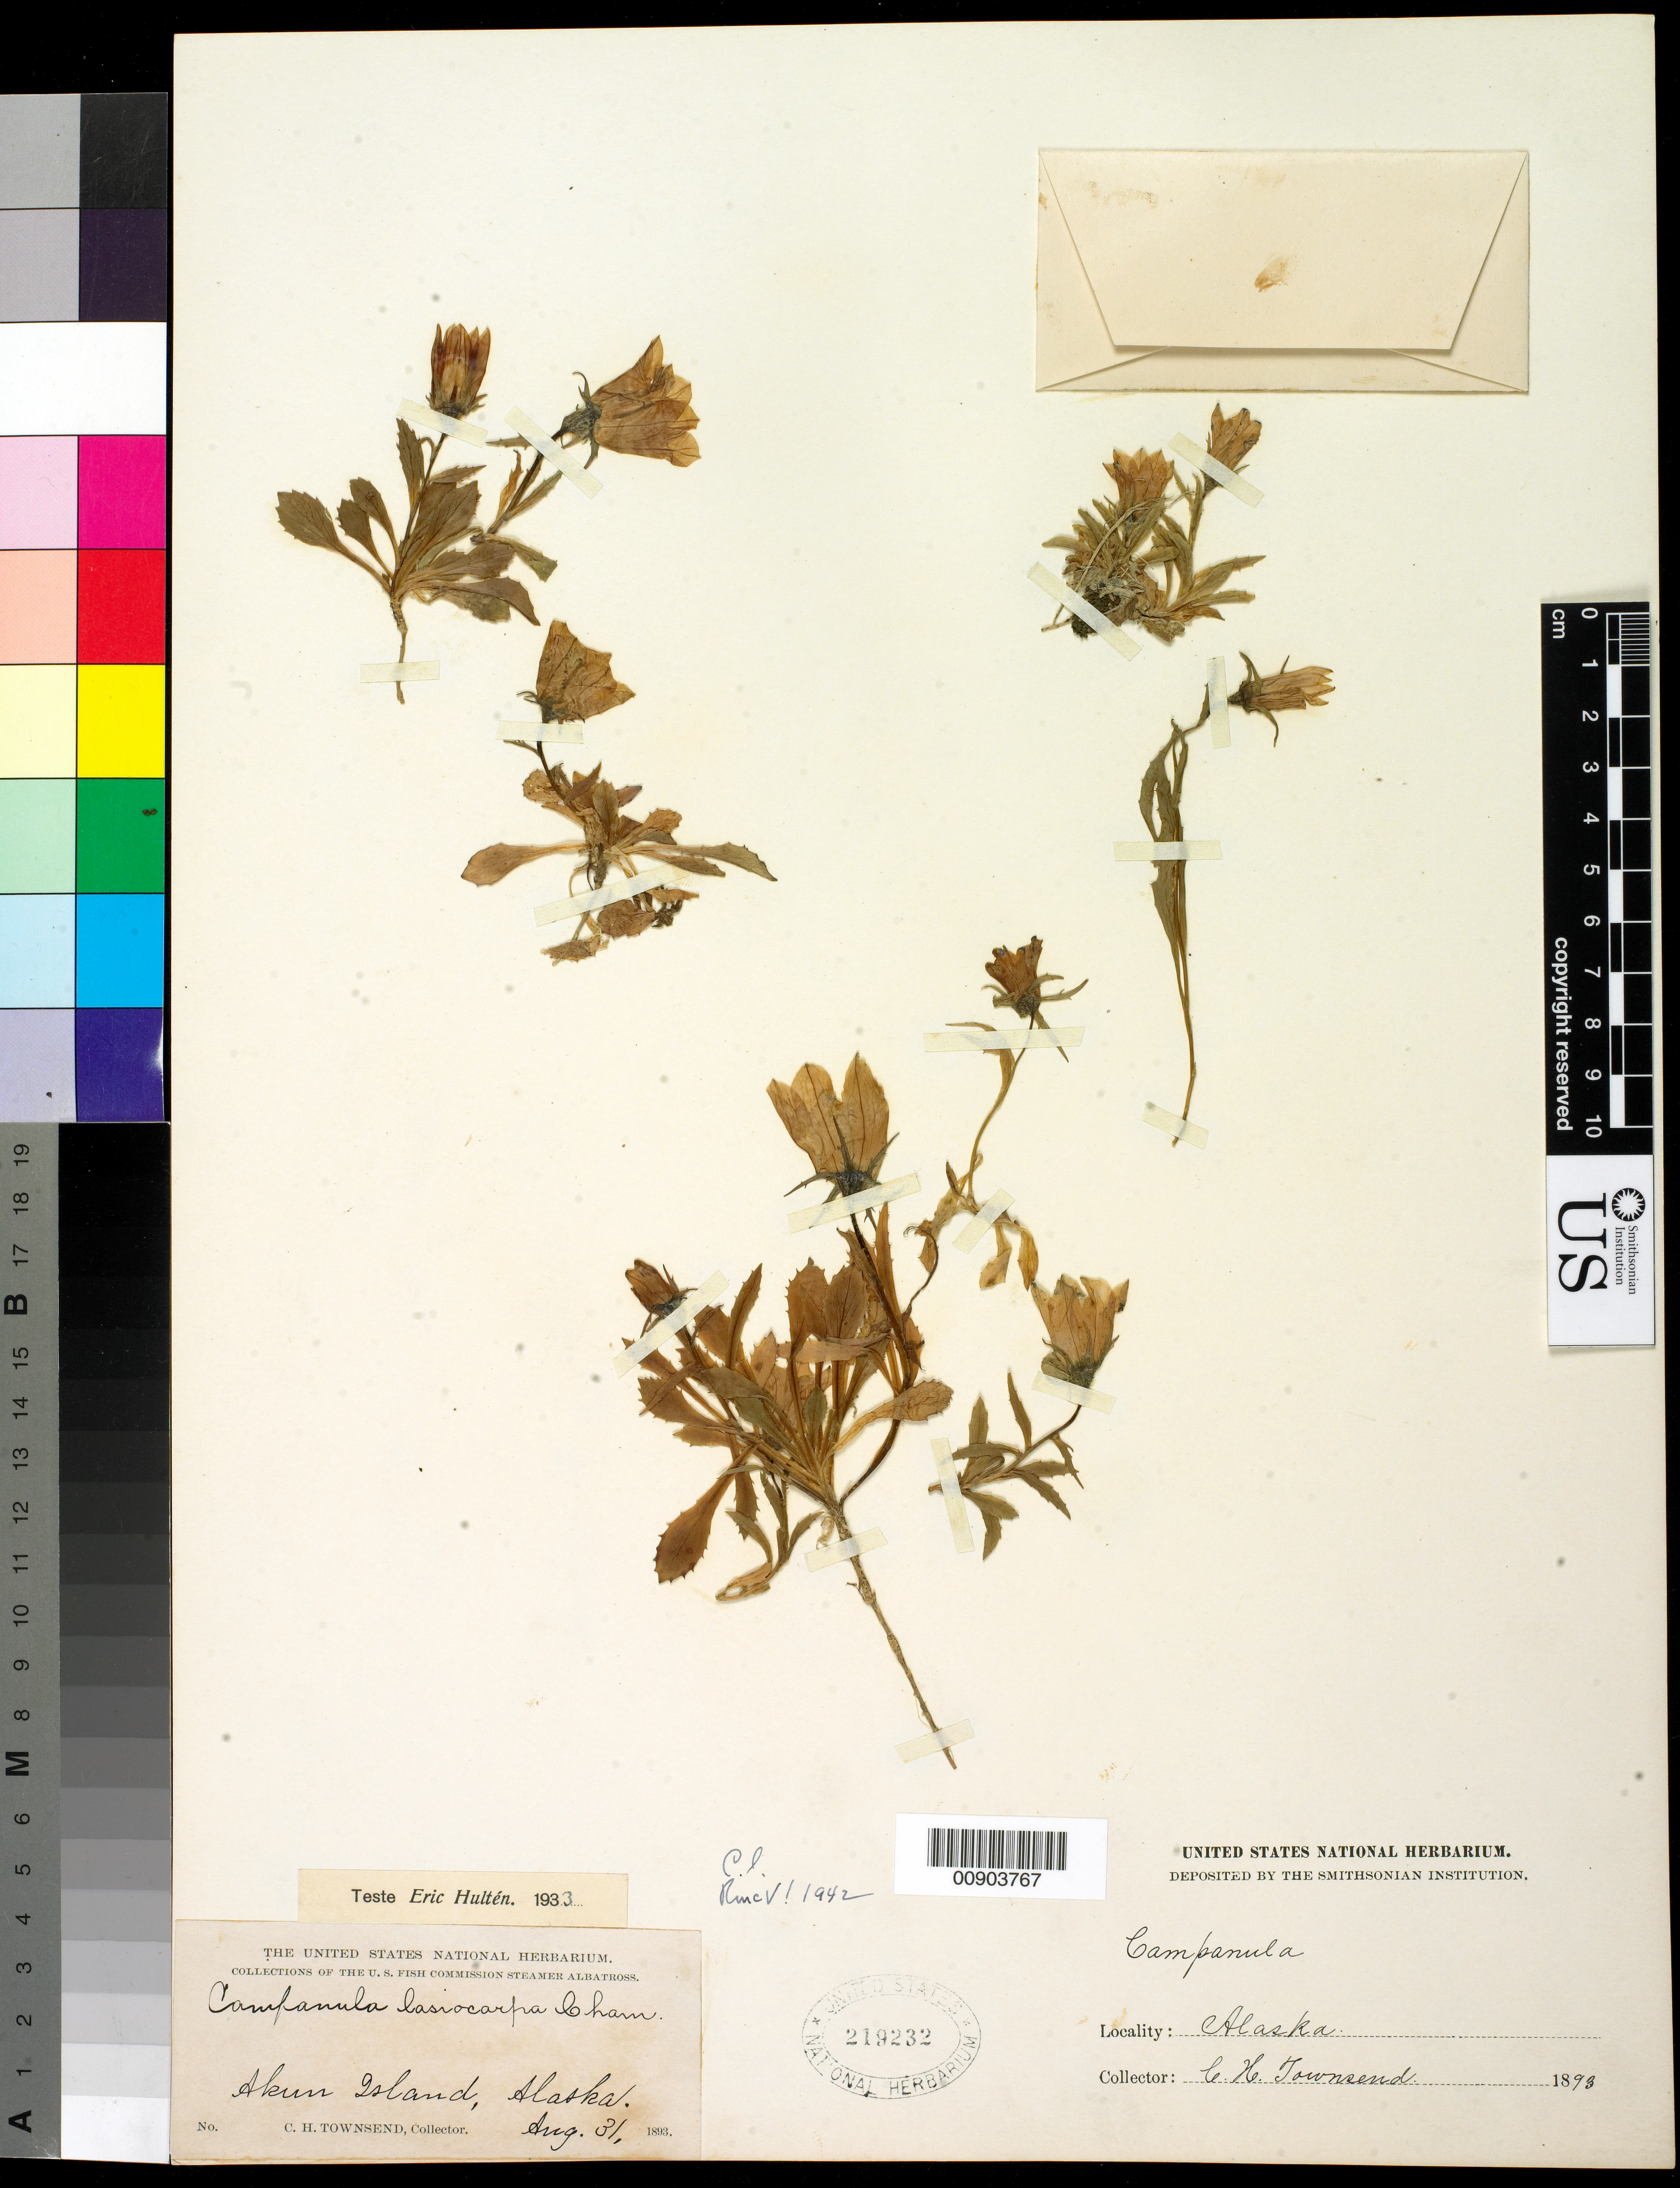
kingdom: Plantae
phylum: Tracheophyta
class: Magnoliopsida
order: Asterales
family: Campanulaceae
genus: Campanula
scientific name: Campanula lasiocarpa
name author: Cham.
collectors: C. H. Townsend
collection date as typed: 31 Aug 1893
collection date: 1893-08-31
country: United States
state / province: Alaska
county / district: Aleutians East Borough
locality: Akun Island.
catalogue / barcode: US 219232